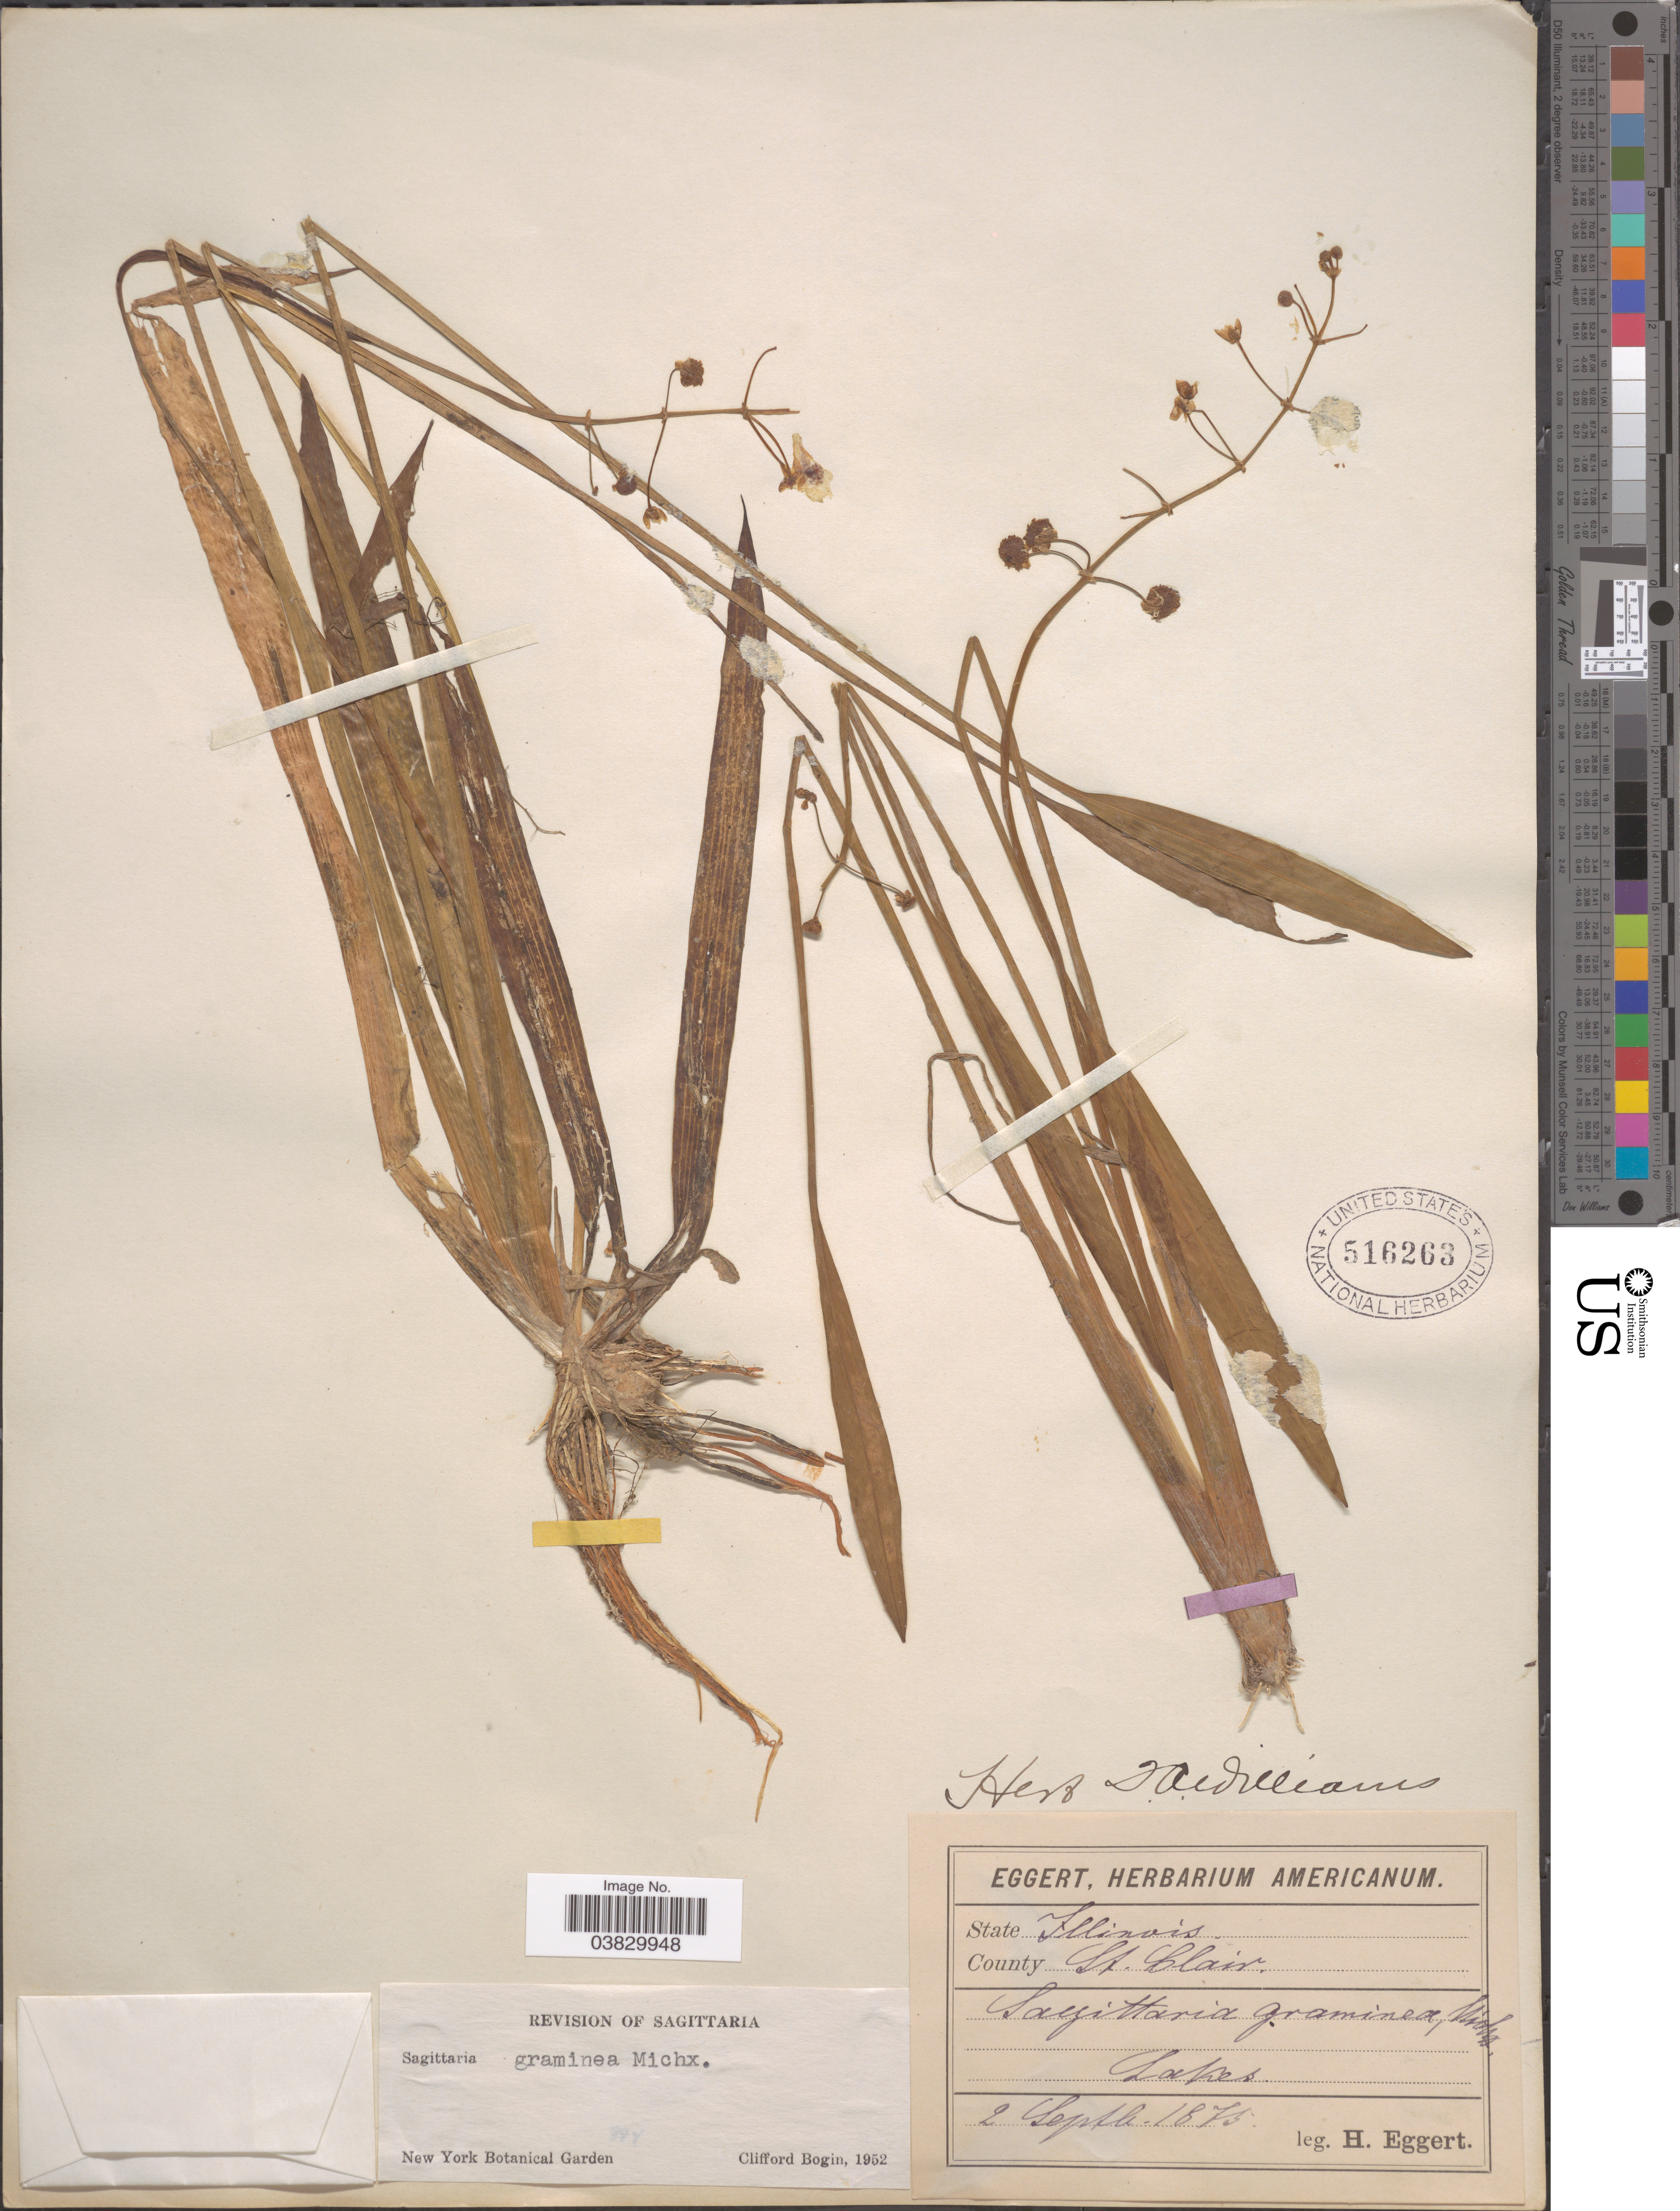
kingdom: Plantae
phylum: Tracheophyta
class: Liliopsida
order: Alismatales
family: Alismataceae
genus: Sagittaria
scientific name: Sagittaria graminea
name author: Michx.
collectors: H. Eggert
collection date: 1875-09-02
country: United States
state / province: Illinois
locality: County St. Clair. Lakes.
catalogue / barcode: US 516263